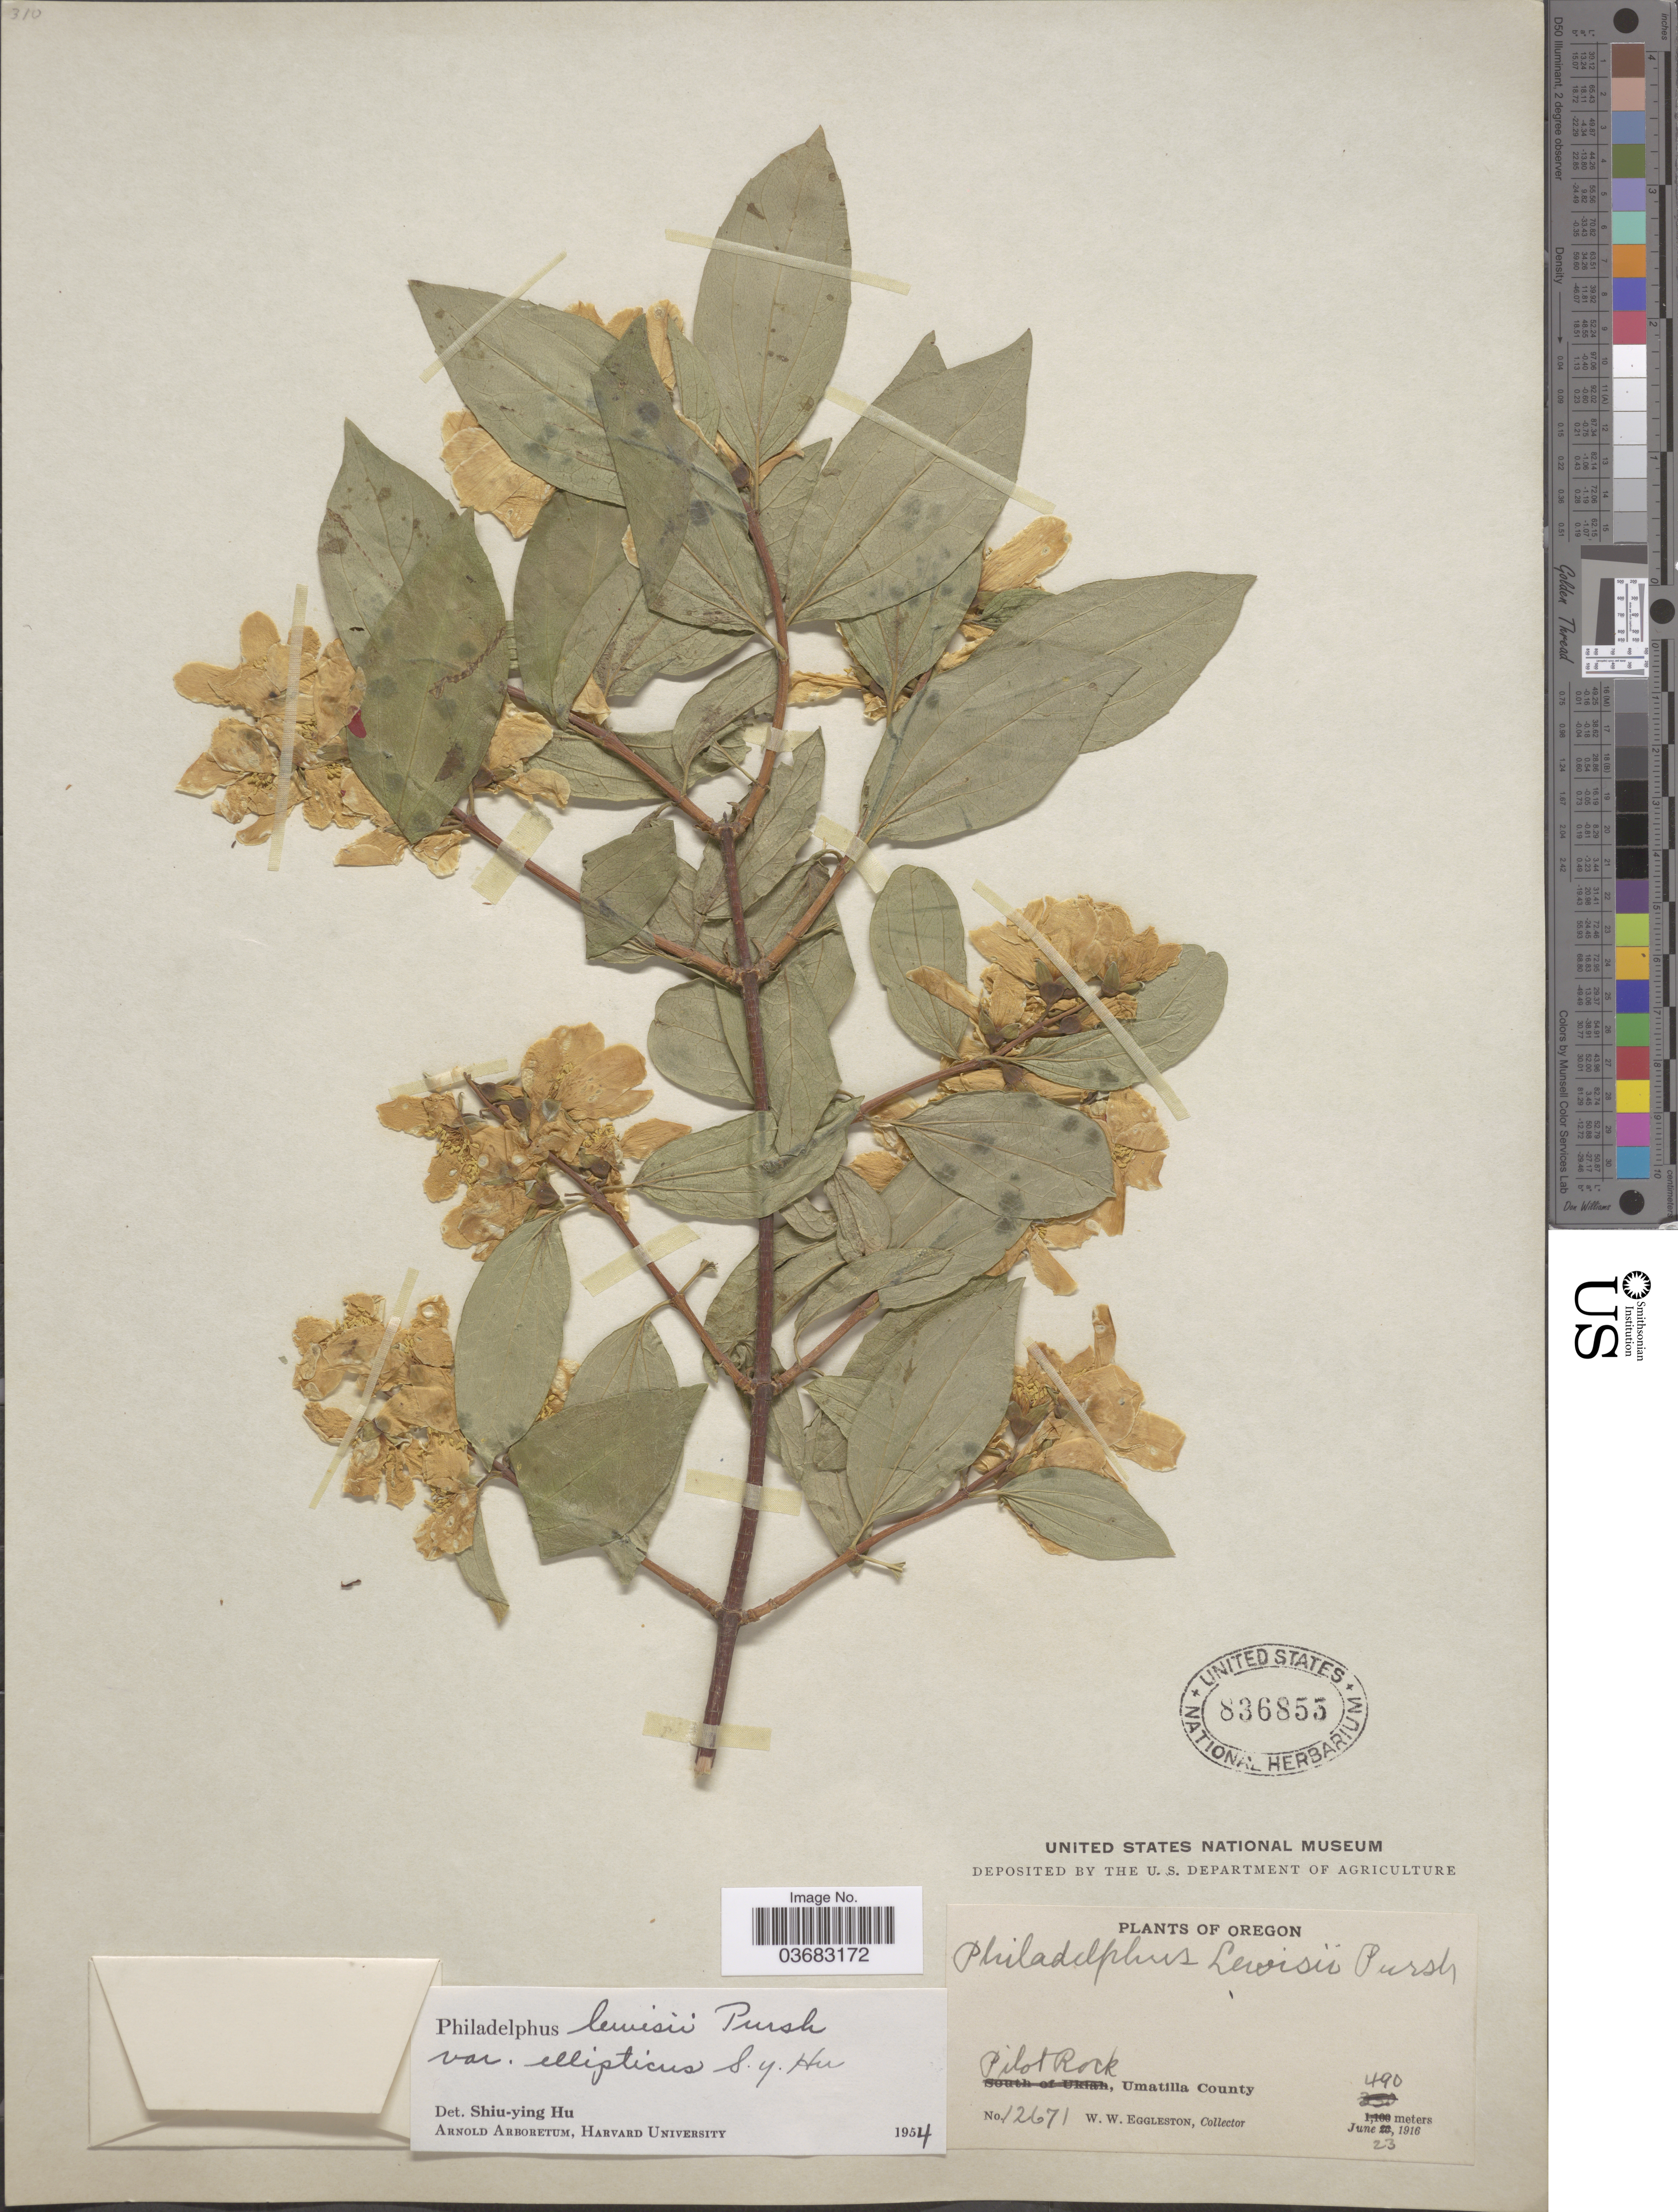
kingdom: Plantae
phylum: Tracheophyta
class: Magnoliopsida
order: Cornales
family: Hydrangeaceae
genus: Philadelphus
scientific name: Philadelphus lewisii var. ellipticus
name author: S.Y. Hu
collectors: W. W. Eggleston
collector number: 12671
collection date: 1916-06-23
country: United States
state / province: Oregon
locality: Pilot Rock, Umatilla County.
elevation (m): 490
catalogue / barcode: US 836855